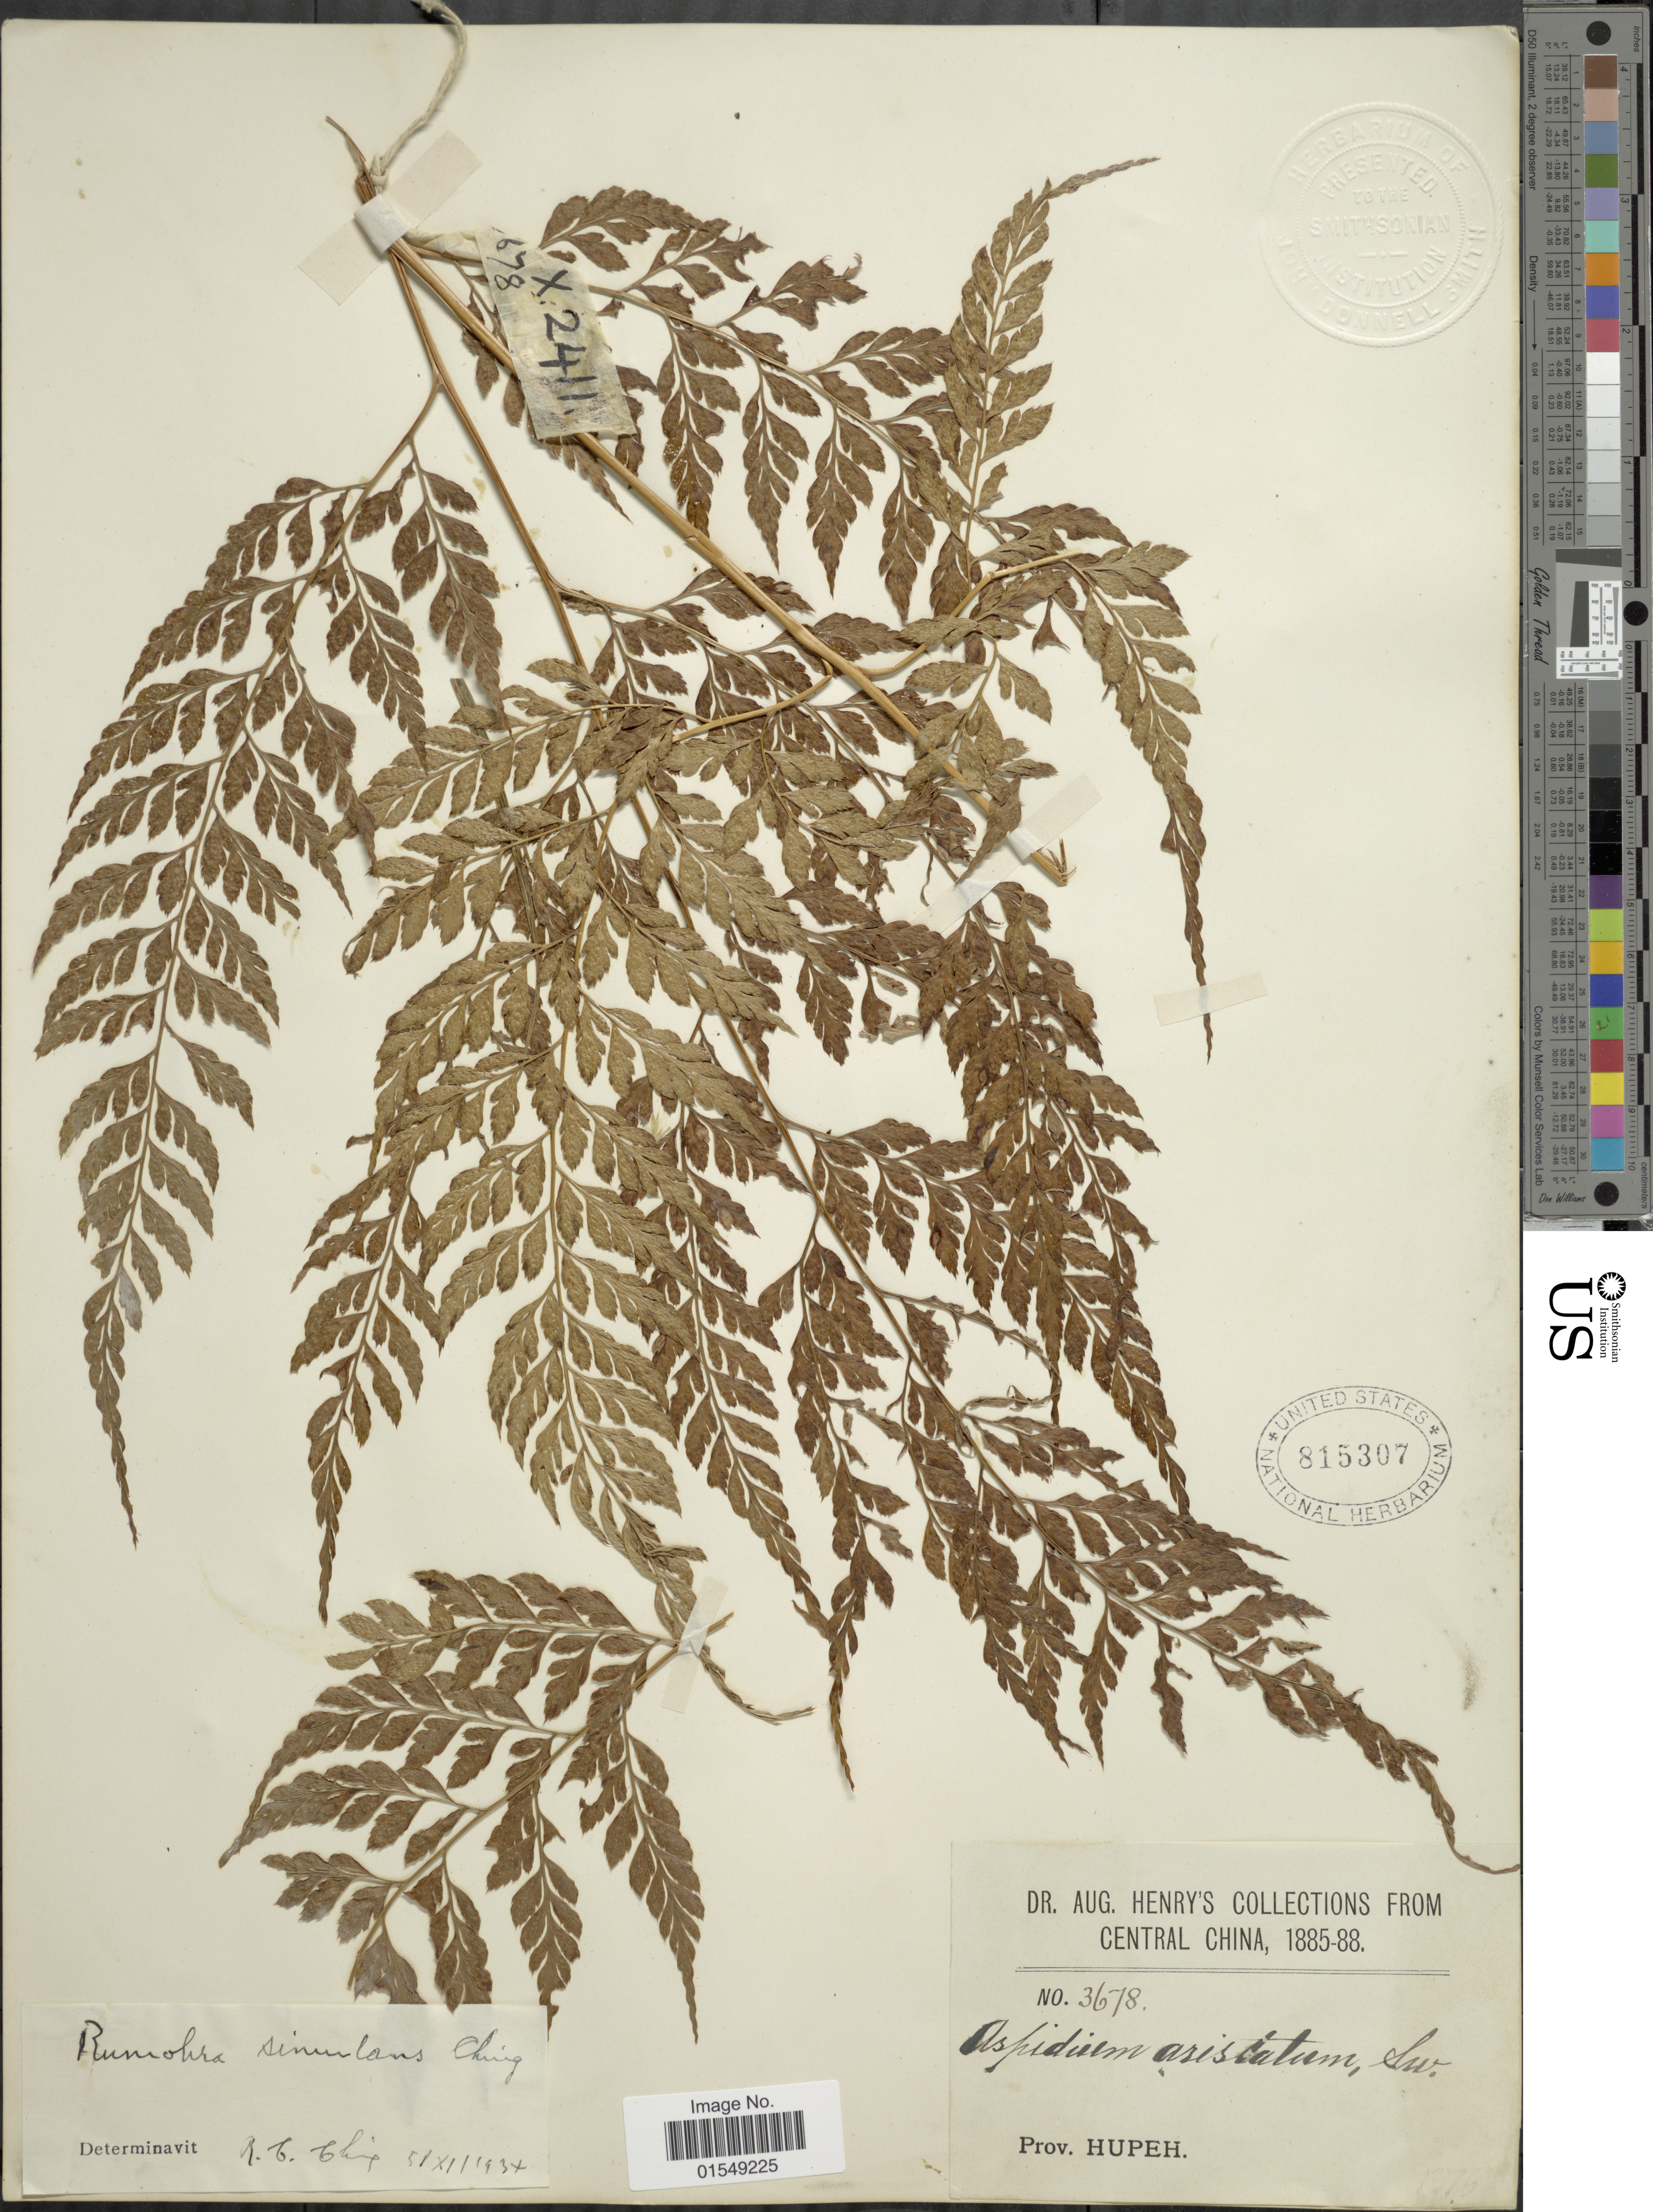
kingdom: Plantae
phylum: Tracheophyta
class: Polypodiopsida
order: Polypodiales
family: Dryopteridaceae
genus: Arachniodes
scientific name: Arachniodes simulans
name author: (Ching) Ching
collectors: A. Henry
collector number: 3678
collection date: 1885/1888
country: China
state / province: Hubei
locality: Central China, Prov. Hupeh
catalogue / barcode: US 815307